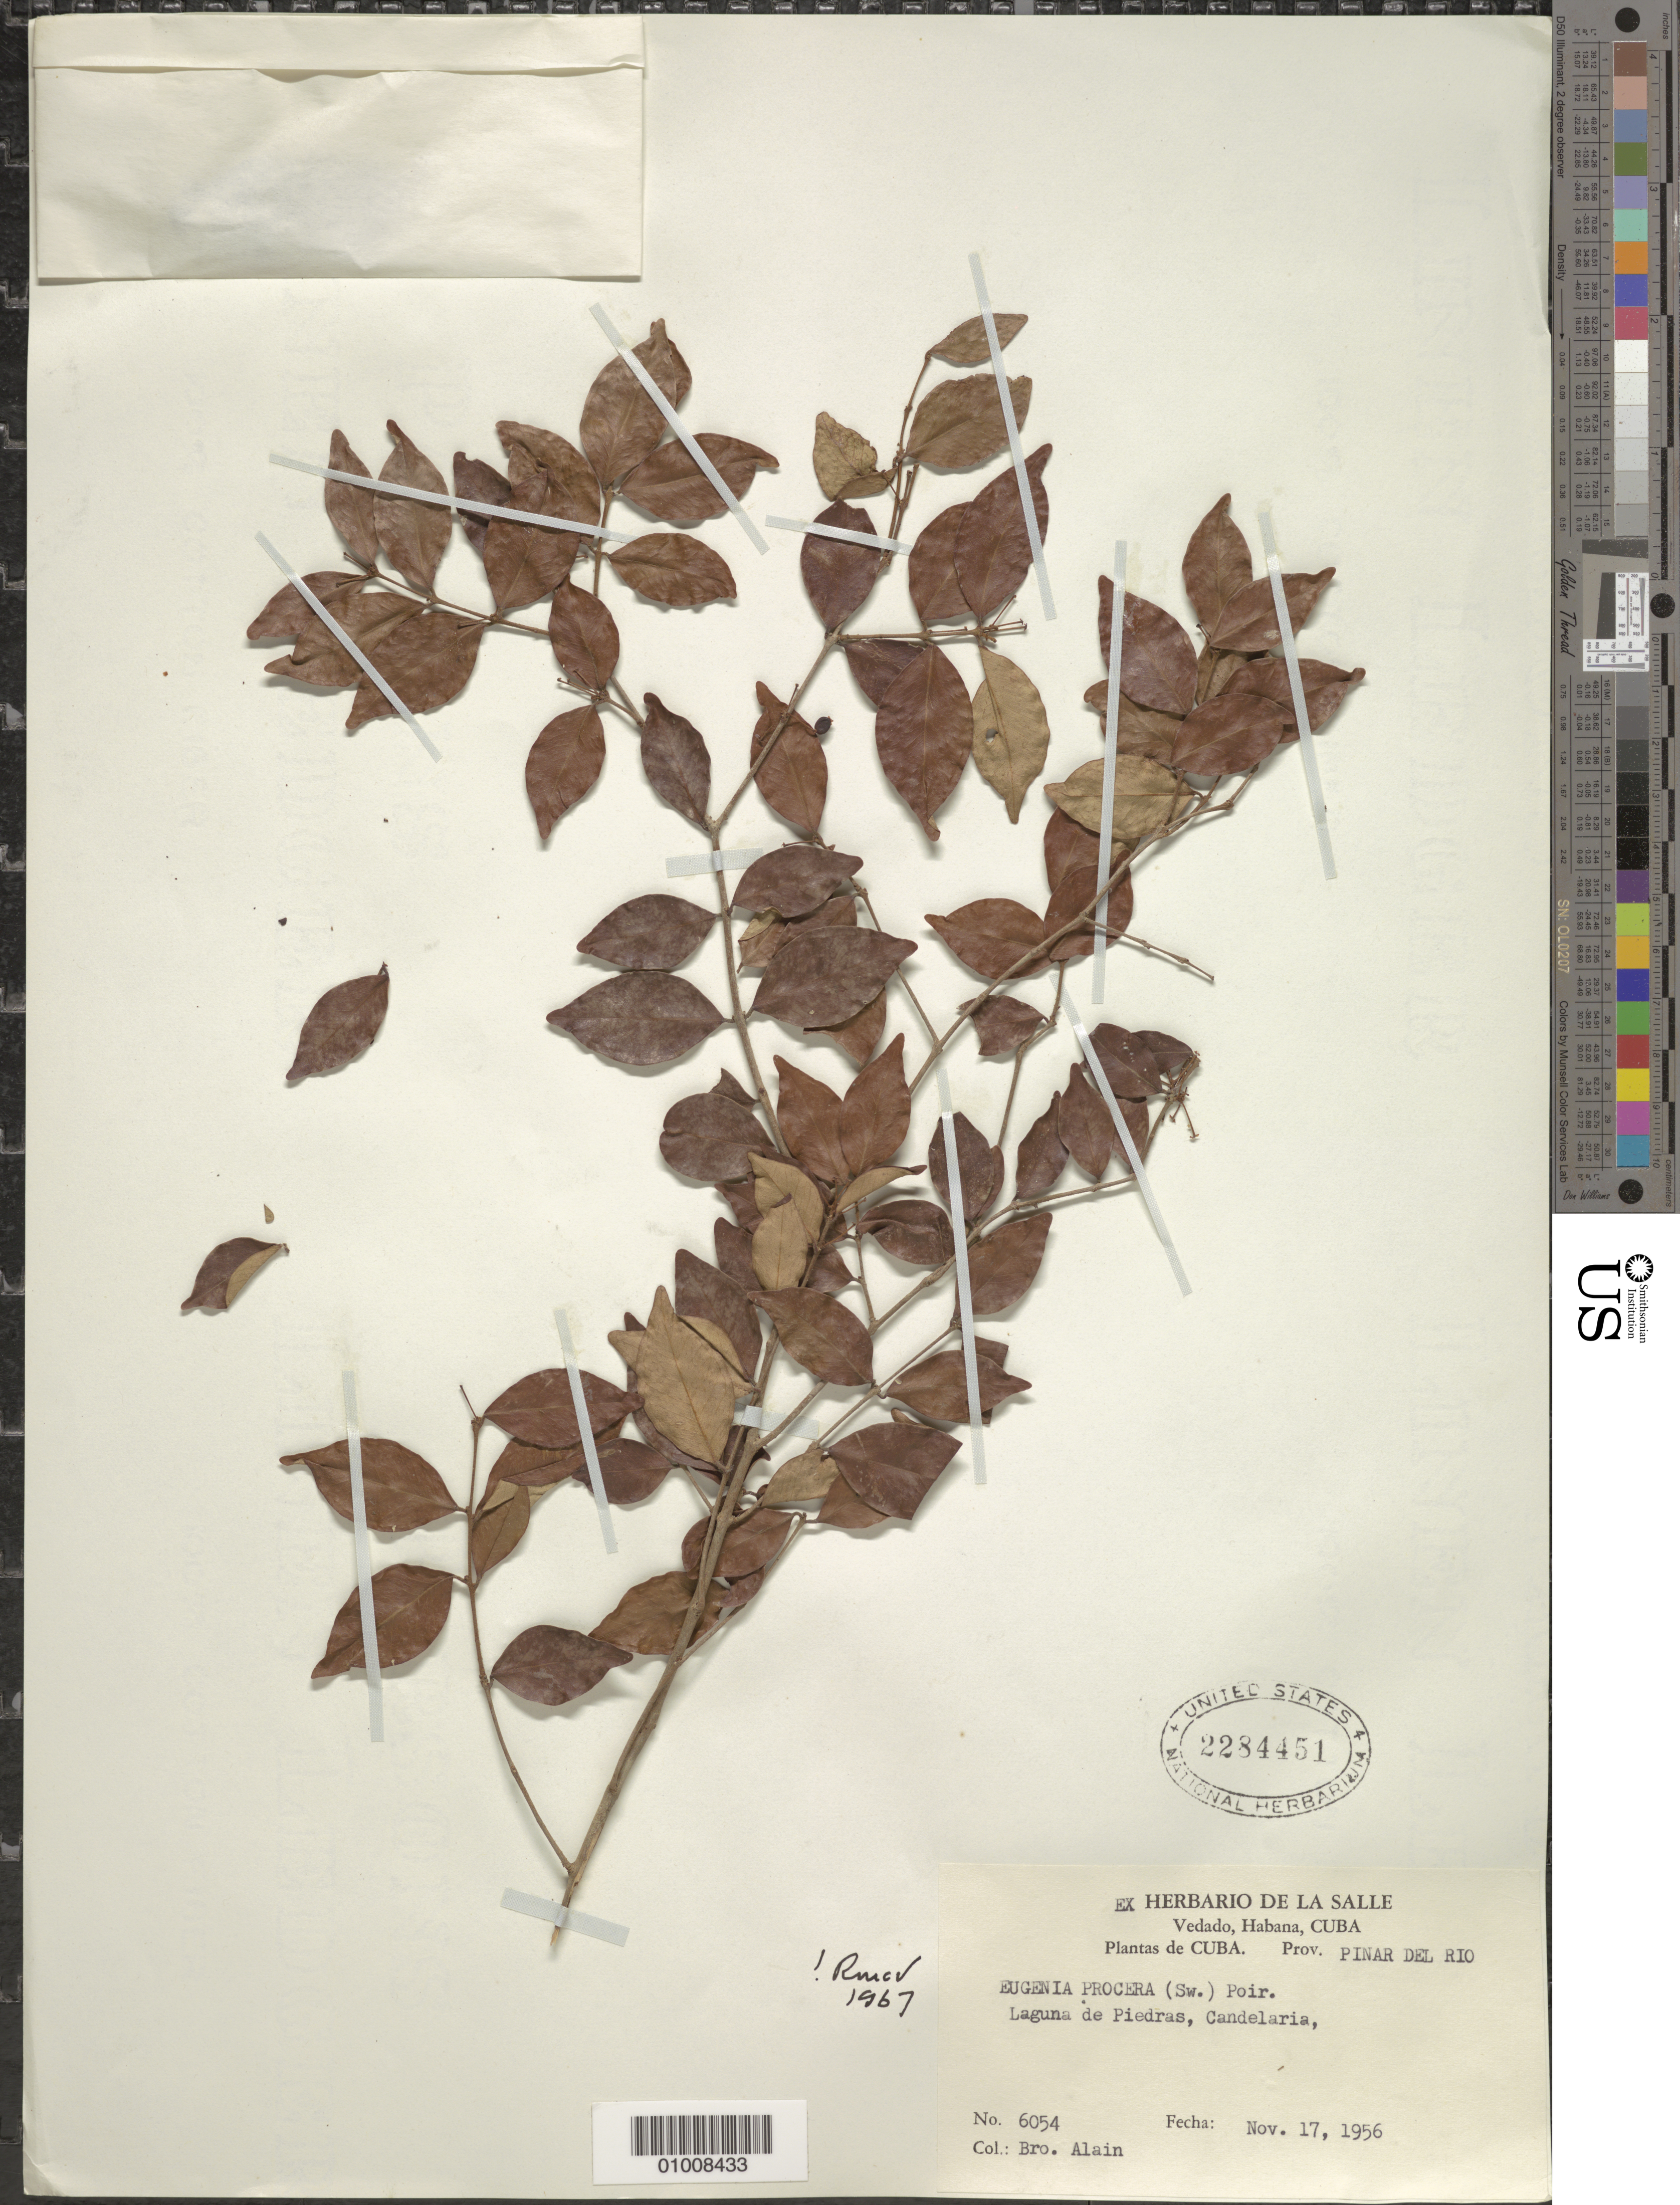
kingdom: Plantae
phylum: Tracheophyta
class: Magnoliopsida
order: Myrtales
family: Myrtaceae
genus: Eugenia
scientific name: Eugenia procera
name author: (Sw.) Poir.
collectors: A. H. Liogier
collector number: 6054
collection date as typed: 17 Nov 1956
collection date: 1956-11-17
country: Cuba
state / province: Pinar del Rio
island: Cuba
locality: Laguna de Piedras, Candelaria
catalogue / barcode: US 2284451